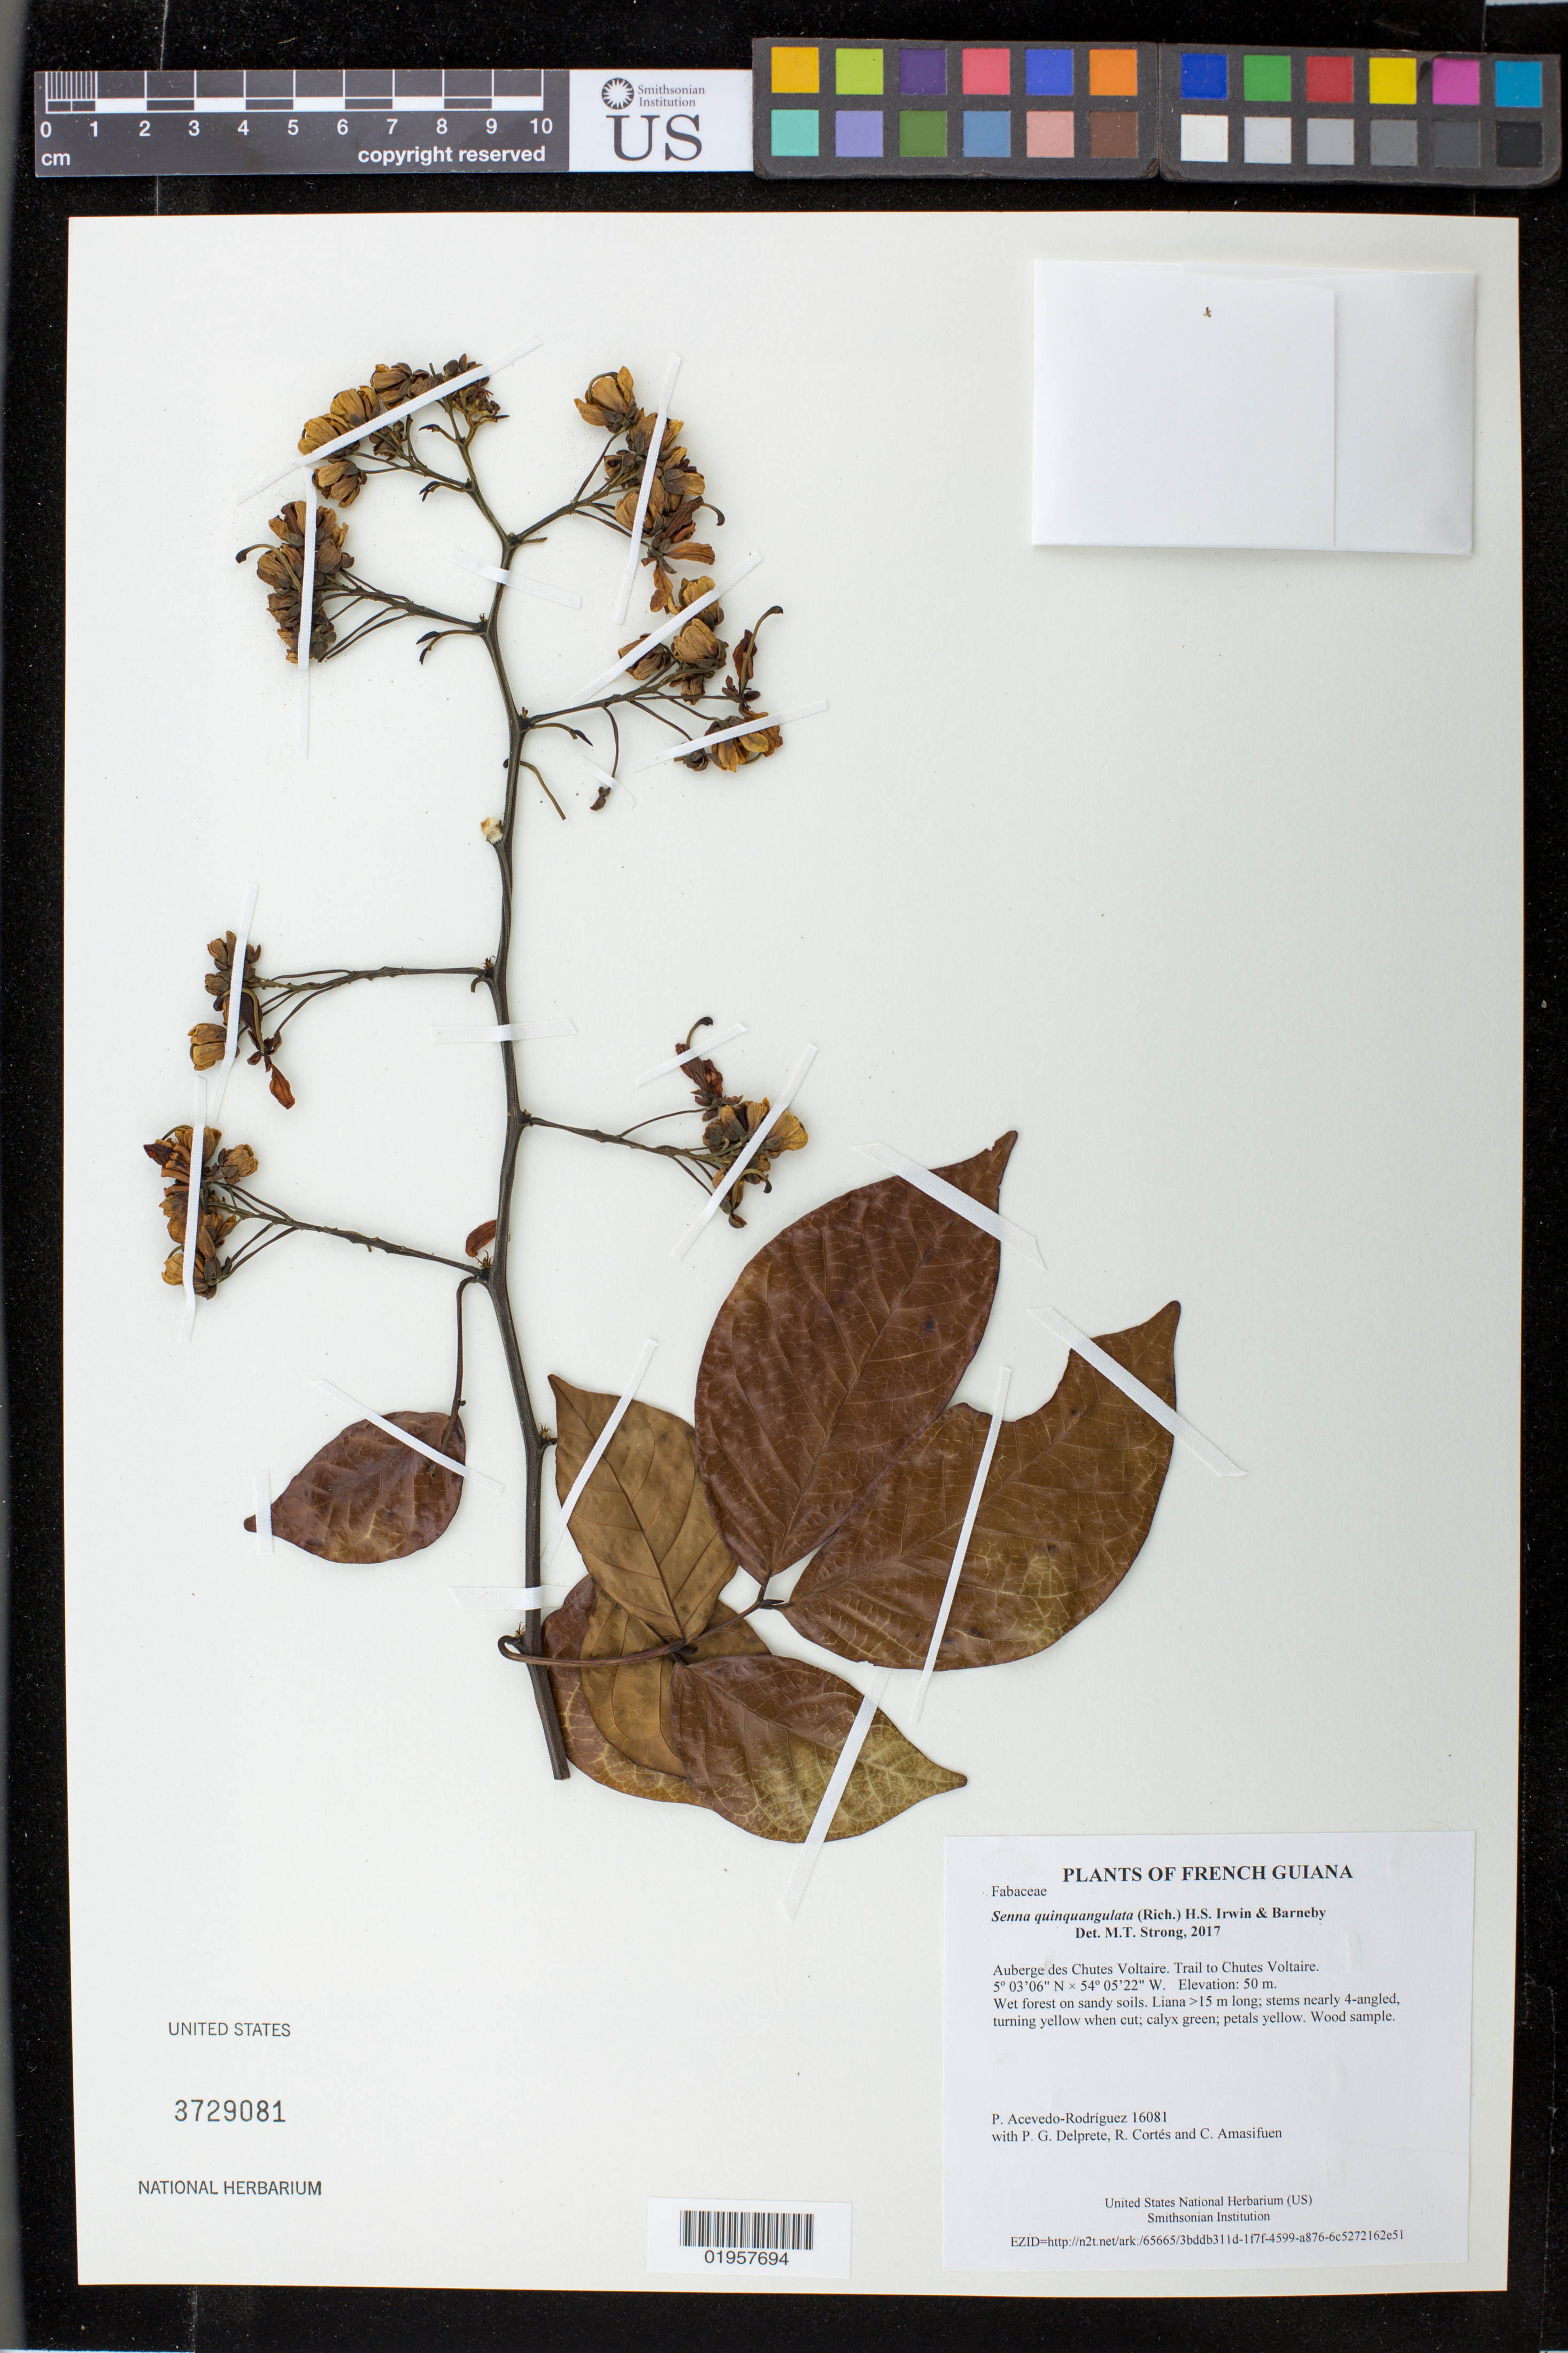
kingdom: Plantae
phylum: Tracheophyta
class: Magnoliopsida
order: Fabales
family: Fabaceae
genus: Senna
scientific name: Senna quinquangulata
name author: (Rich.) H.S. Irwin & Barneby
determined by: Strong, Mark T., (BOT), Smithsonian Institution - National Museum of Natural History (UNITED STATES)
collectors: P. Acevedo-Rodr., P. G. Delprete, R. Cortés & C. Amasifuen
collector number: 16081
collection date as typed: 14 Oct 2015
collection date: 2015-10-14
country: French Guiana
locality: Auberge des Chutes Voltaire. Trail to Chutes Voltaire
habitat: Wet forest on sandy soils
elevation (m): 50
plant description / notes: US, MO, NY, K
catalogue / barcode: US 3729081